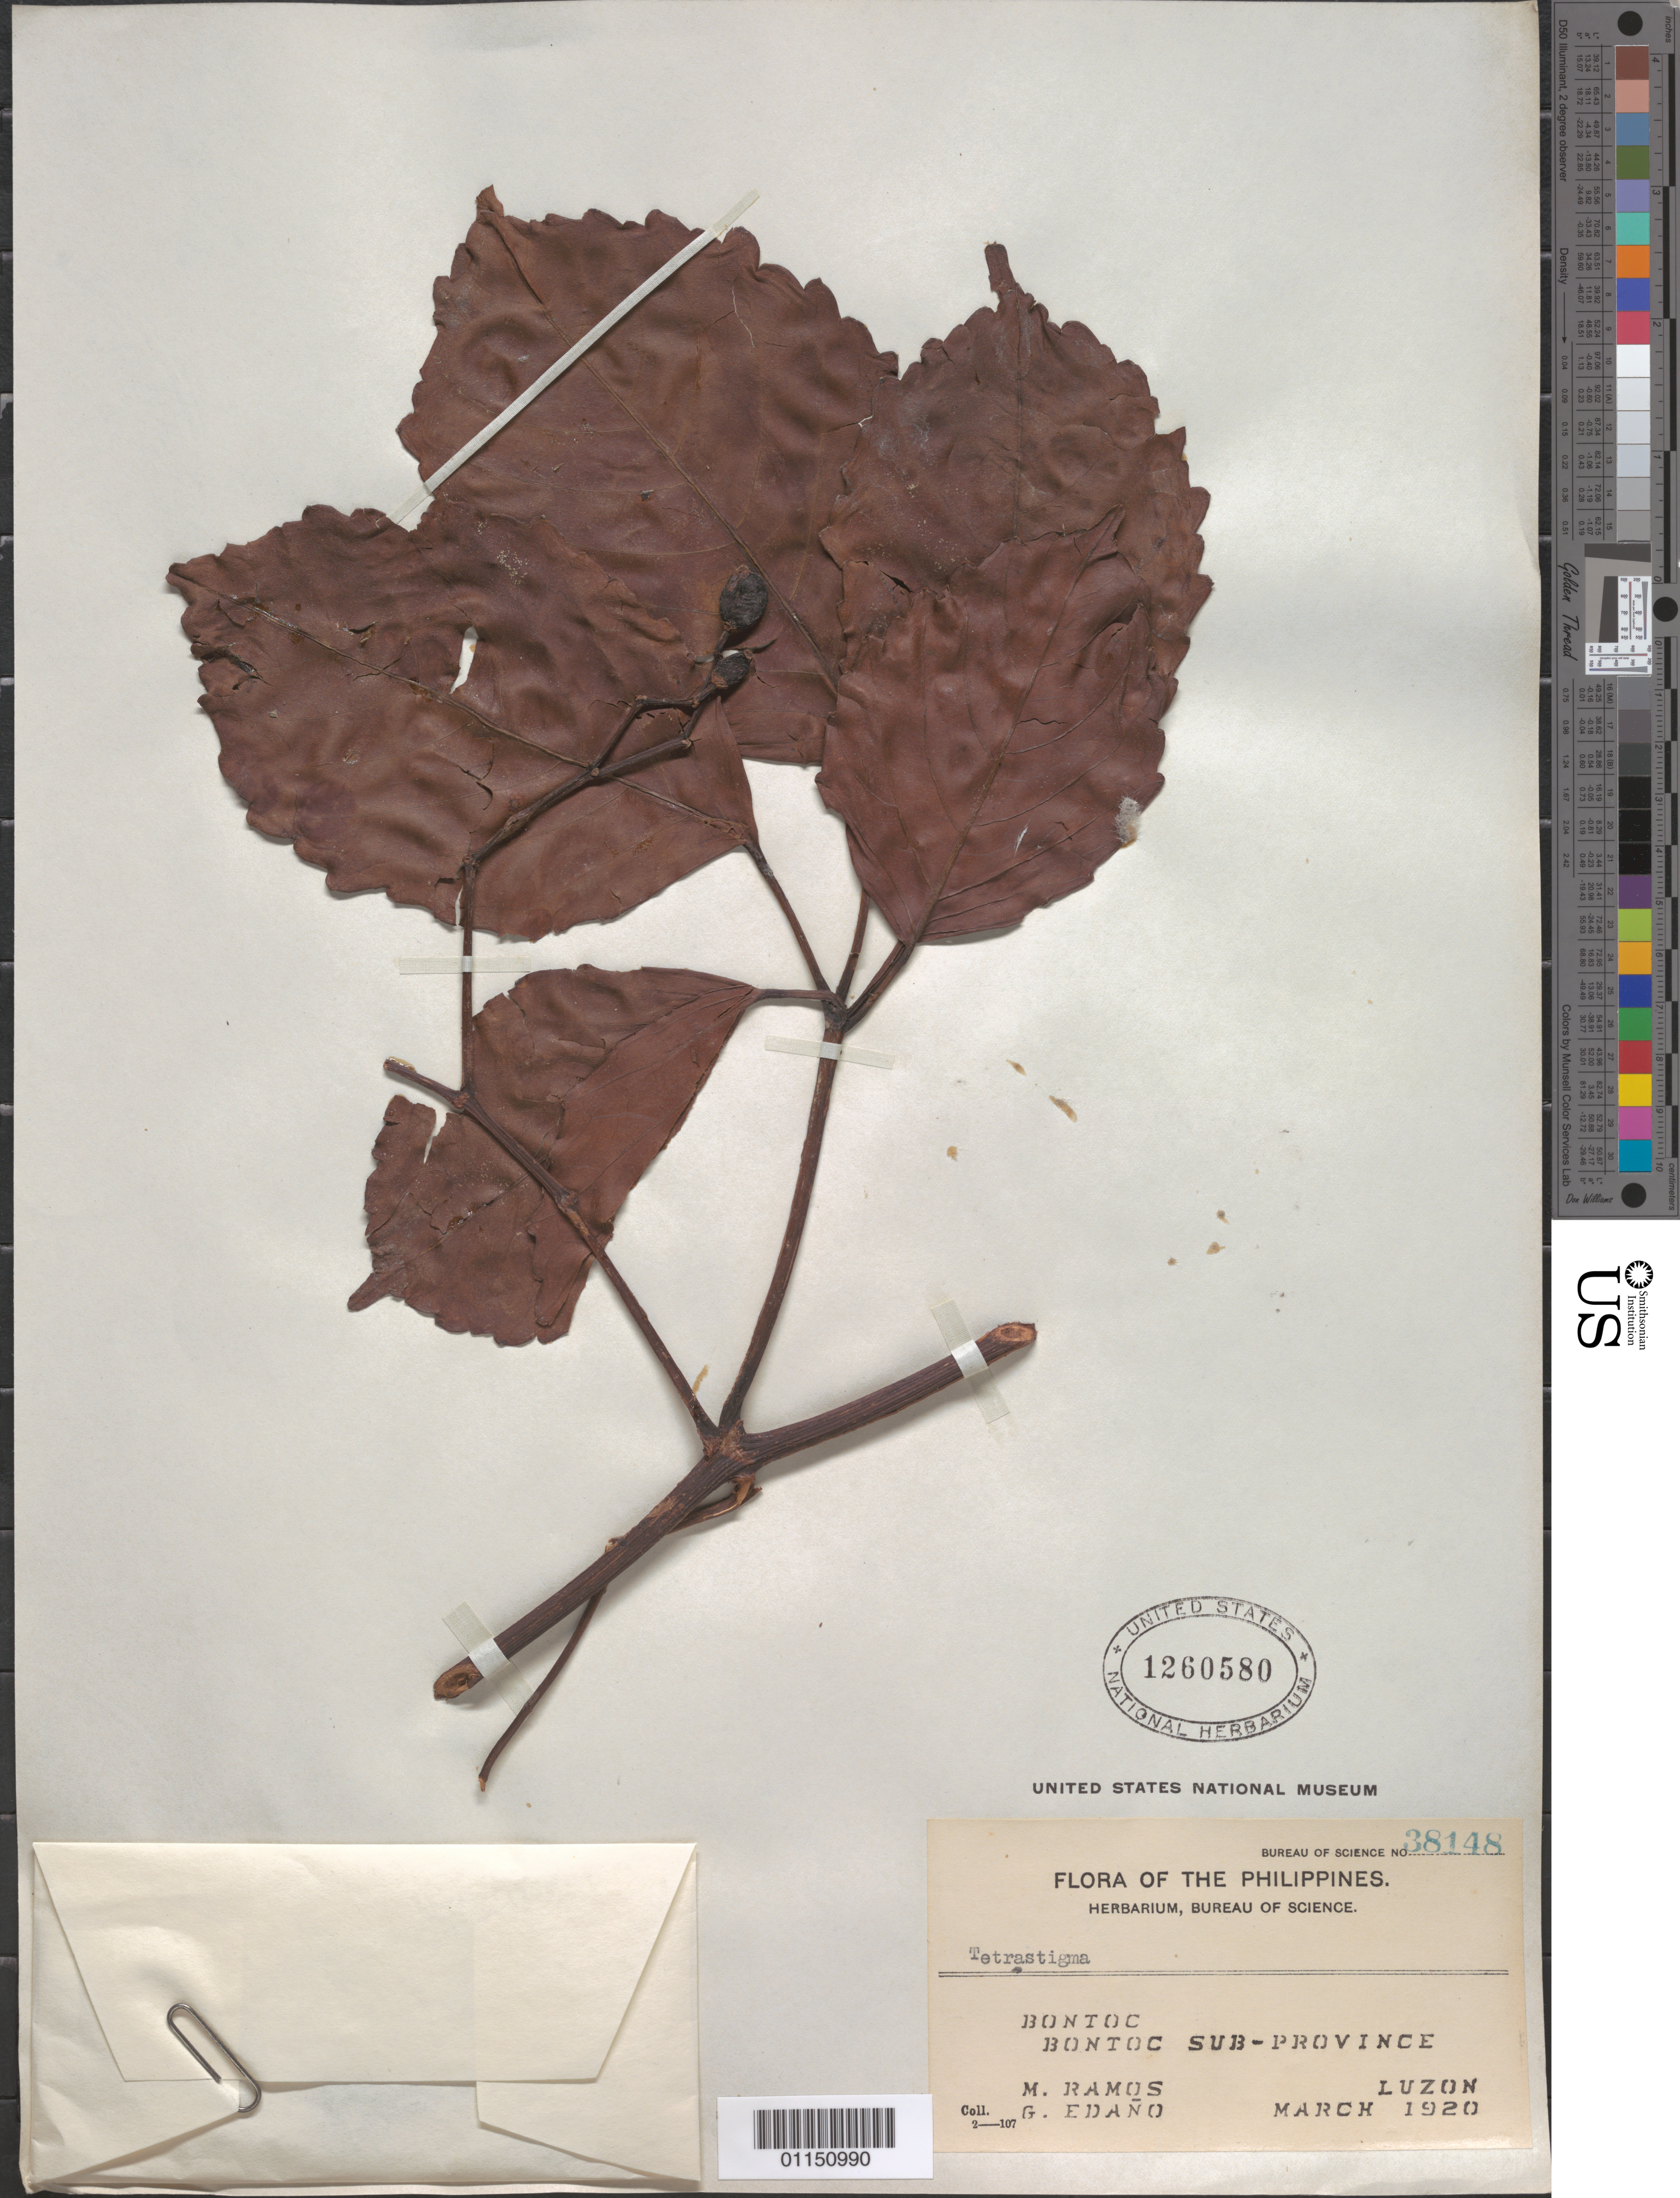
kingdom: Plantae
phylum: Tracheophyta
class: Magnoliopsida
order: Vitales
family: Vitaceae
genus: Tetrastigma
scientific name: Tetrastigma sp.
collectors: M. Ramos & G. Edaño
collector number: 38148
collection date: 1920-03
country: Philippines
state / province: Cordillera (Administrative Region)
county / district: Mountain province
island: Luzon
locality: Luzon.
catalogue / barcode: US 1260580